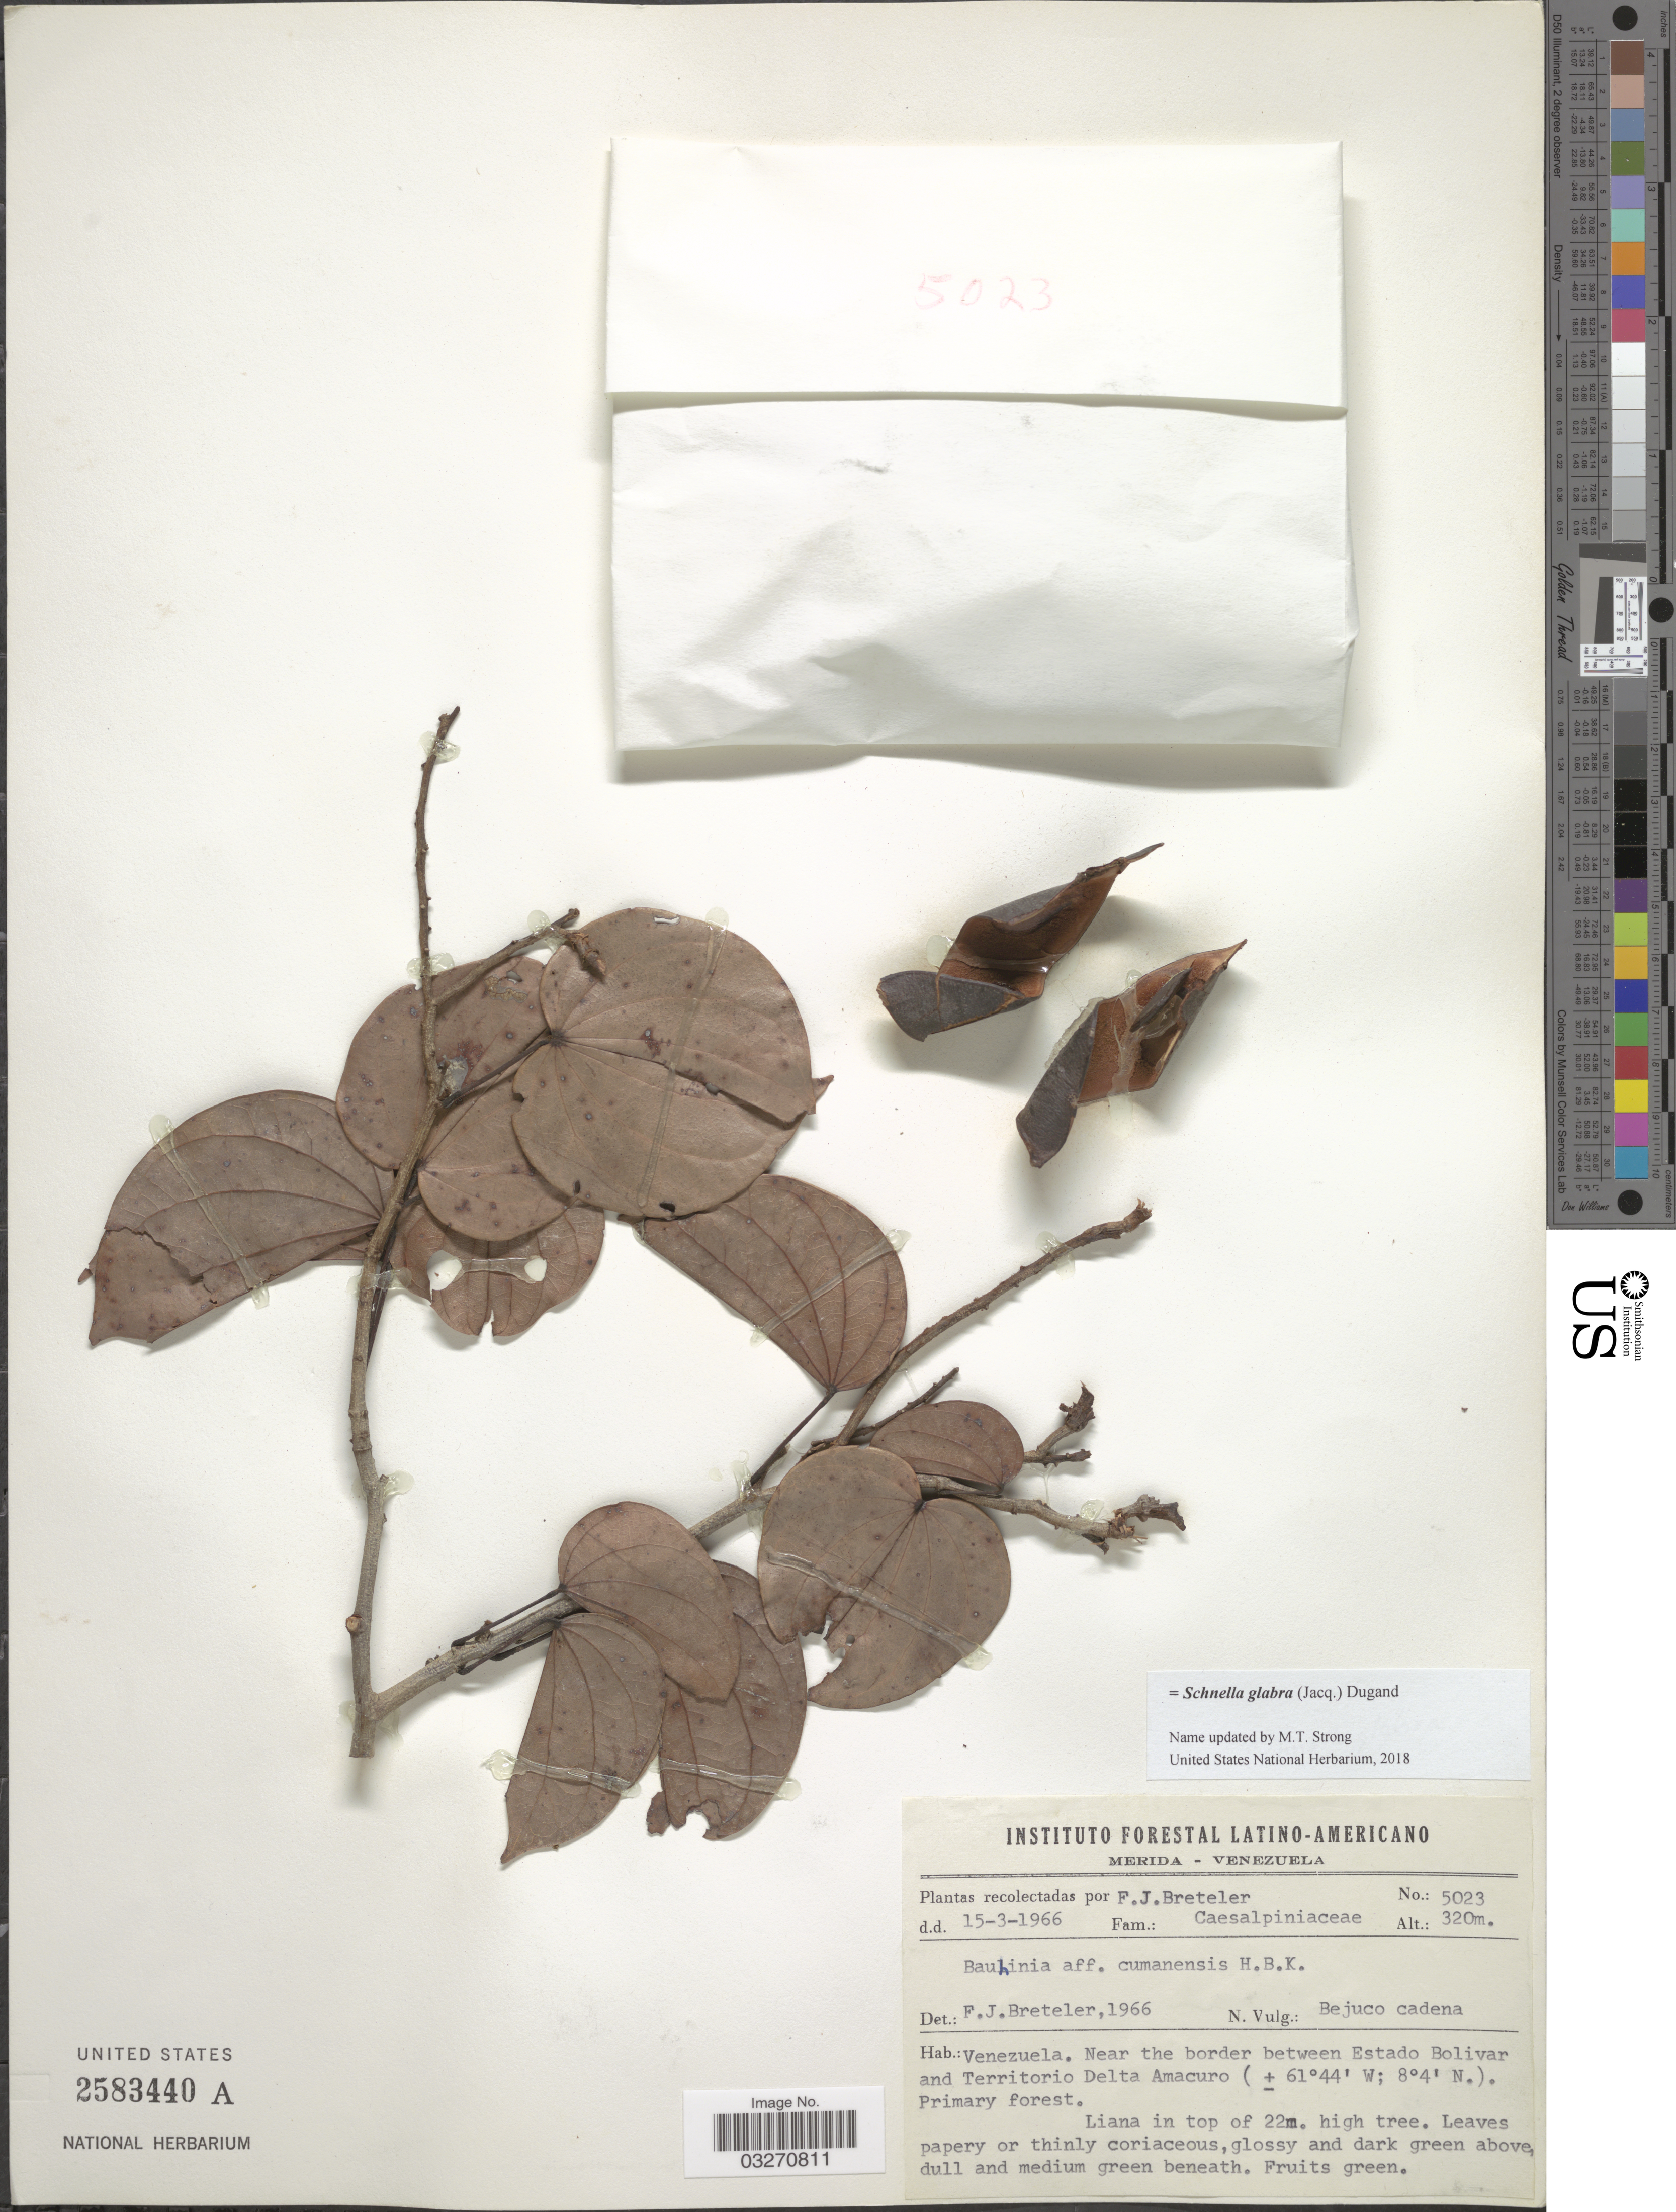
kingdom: Plantae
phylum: Tracheophyta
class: Magnoliopsida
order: Fabales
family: Fabaceae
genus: Schnella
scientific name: Schnella glabra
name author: (Jacq.) Dugand G.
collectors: F. J. Breteler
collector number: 5023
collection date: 1966-03-15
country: Venezuela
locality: Near the border between Estado Bolivar and Territorio Delta Amacuro.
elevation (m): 320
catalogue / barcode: US 2583440A